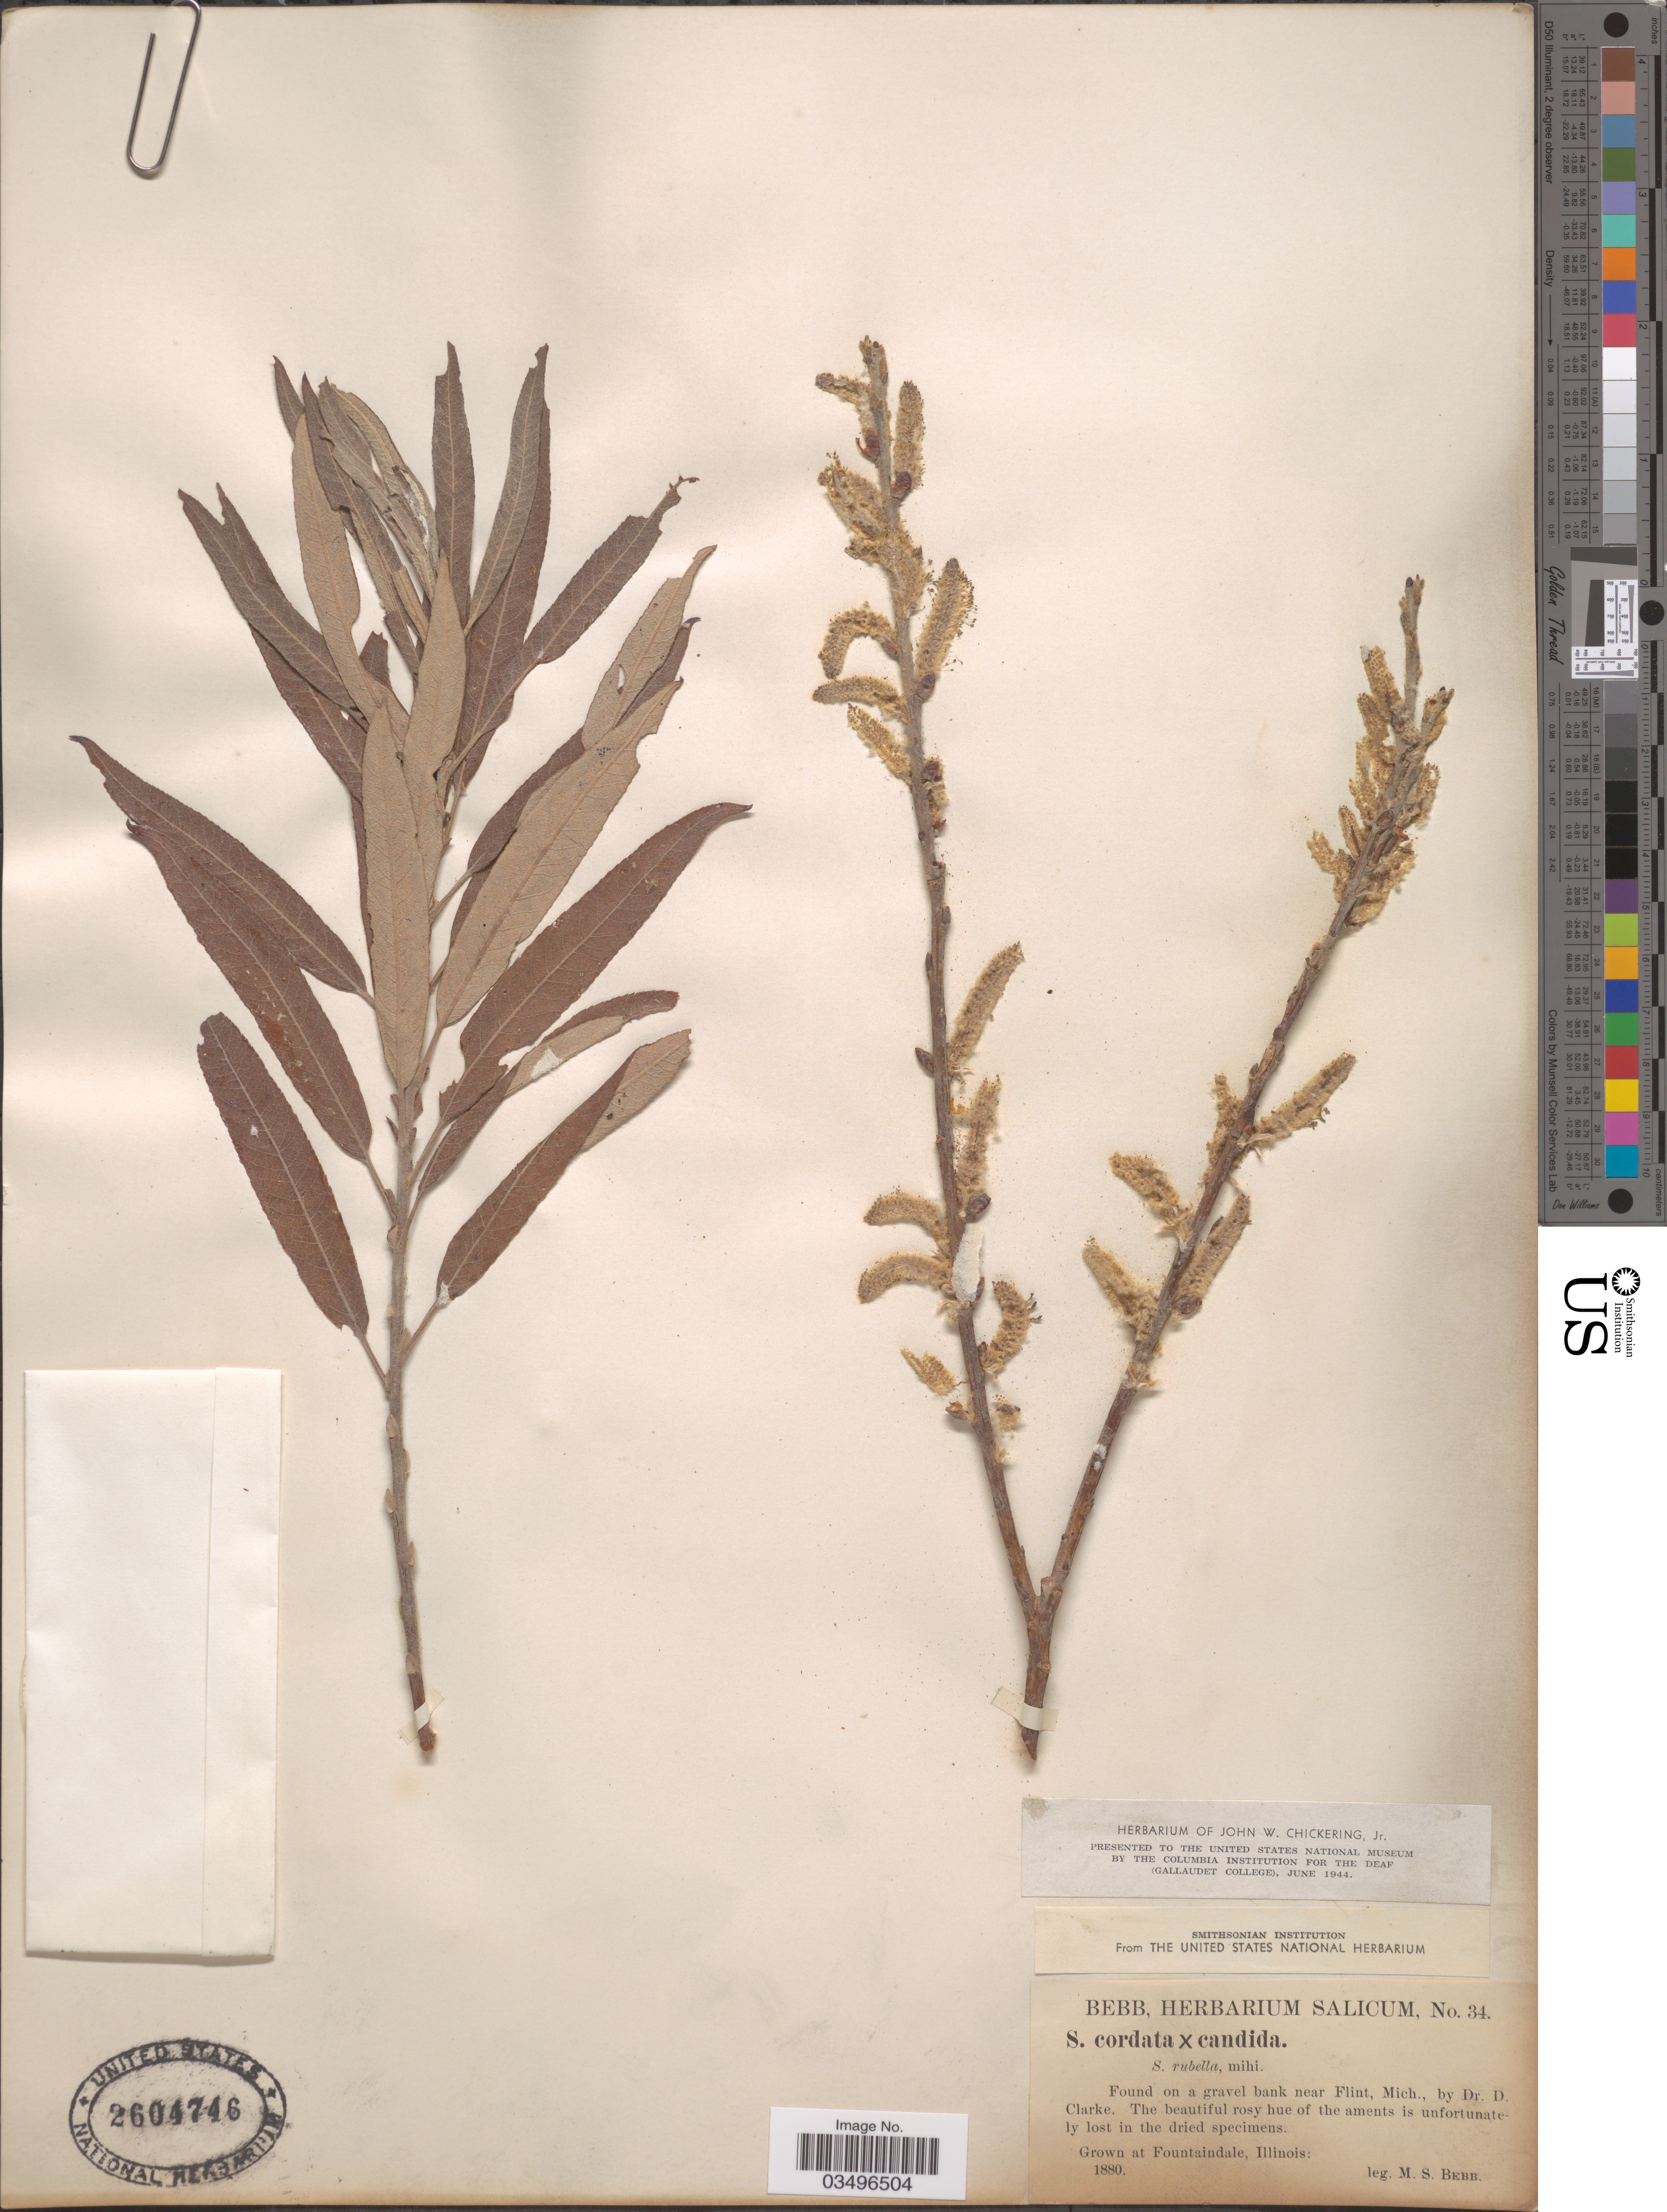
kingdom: Plantae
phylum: Tracheophyta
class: Magnoliopsida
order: Malpighiales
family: Salicaceae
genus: Salix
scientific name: Salix cordata x S. candida Flüggé ex Willd.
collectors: M. Bebb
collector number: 34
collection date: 1880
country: United States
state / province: Illinois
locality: Grown at Fountaindale.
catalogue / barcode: US 2604746